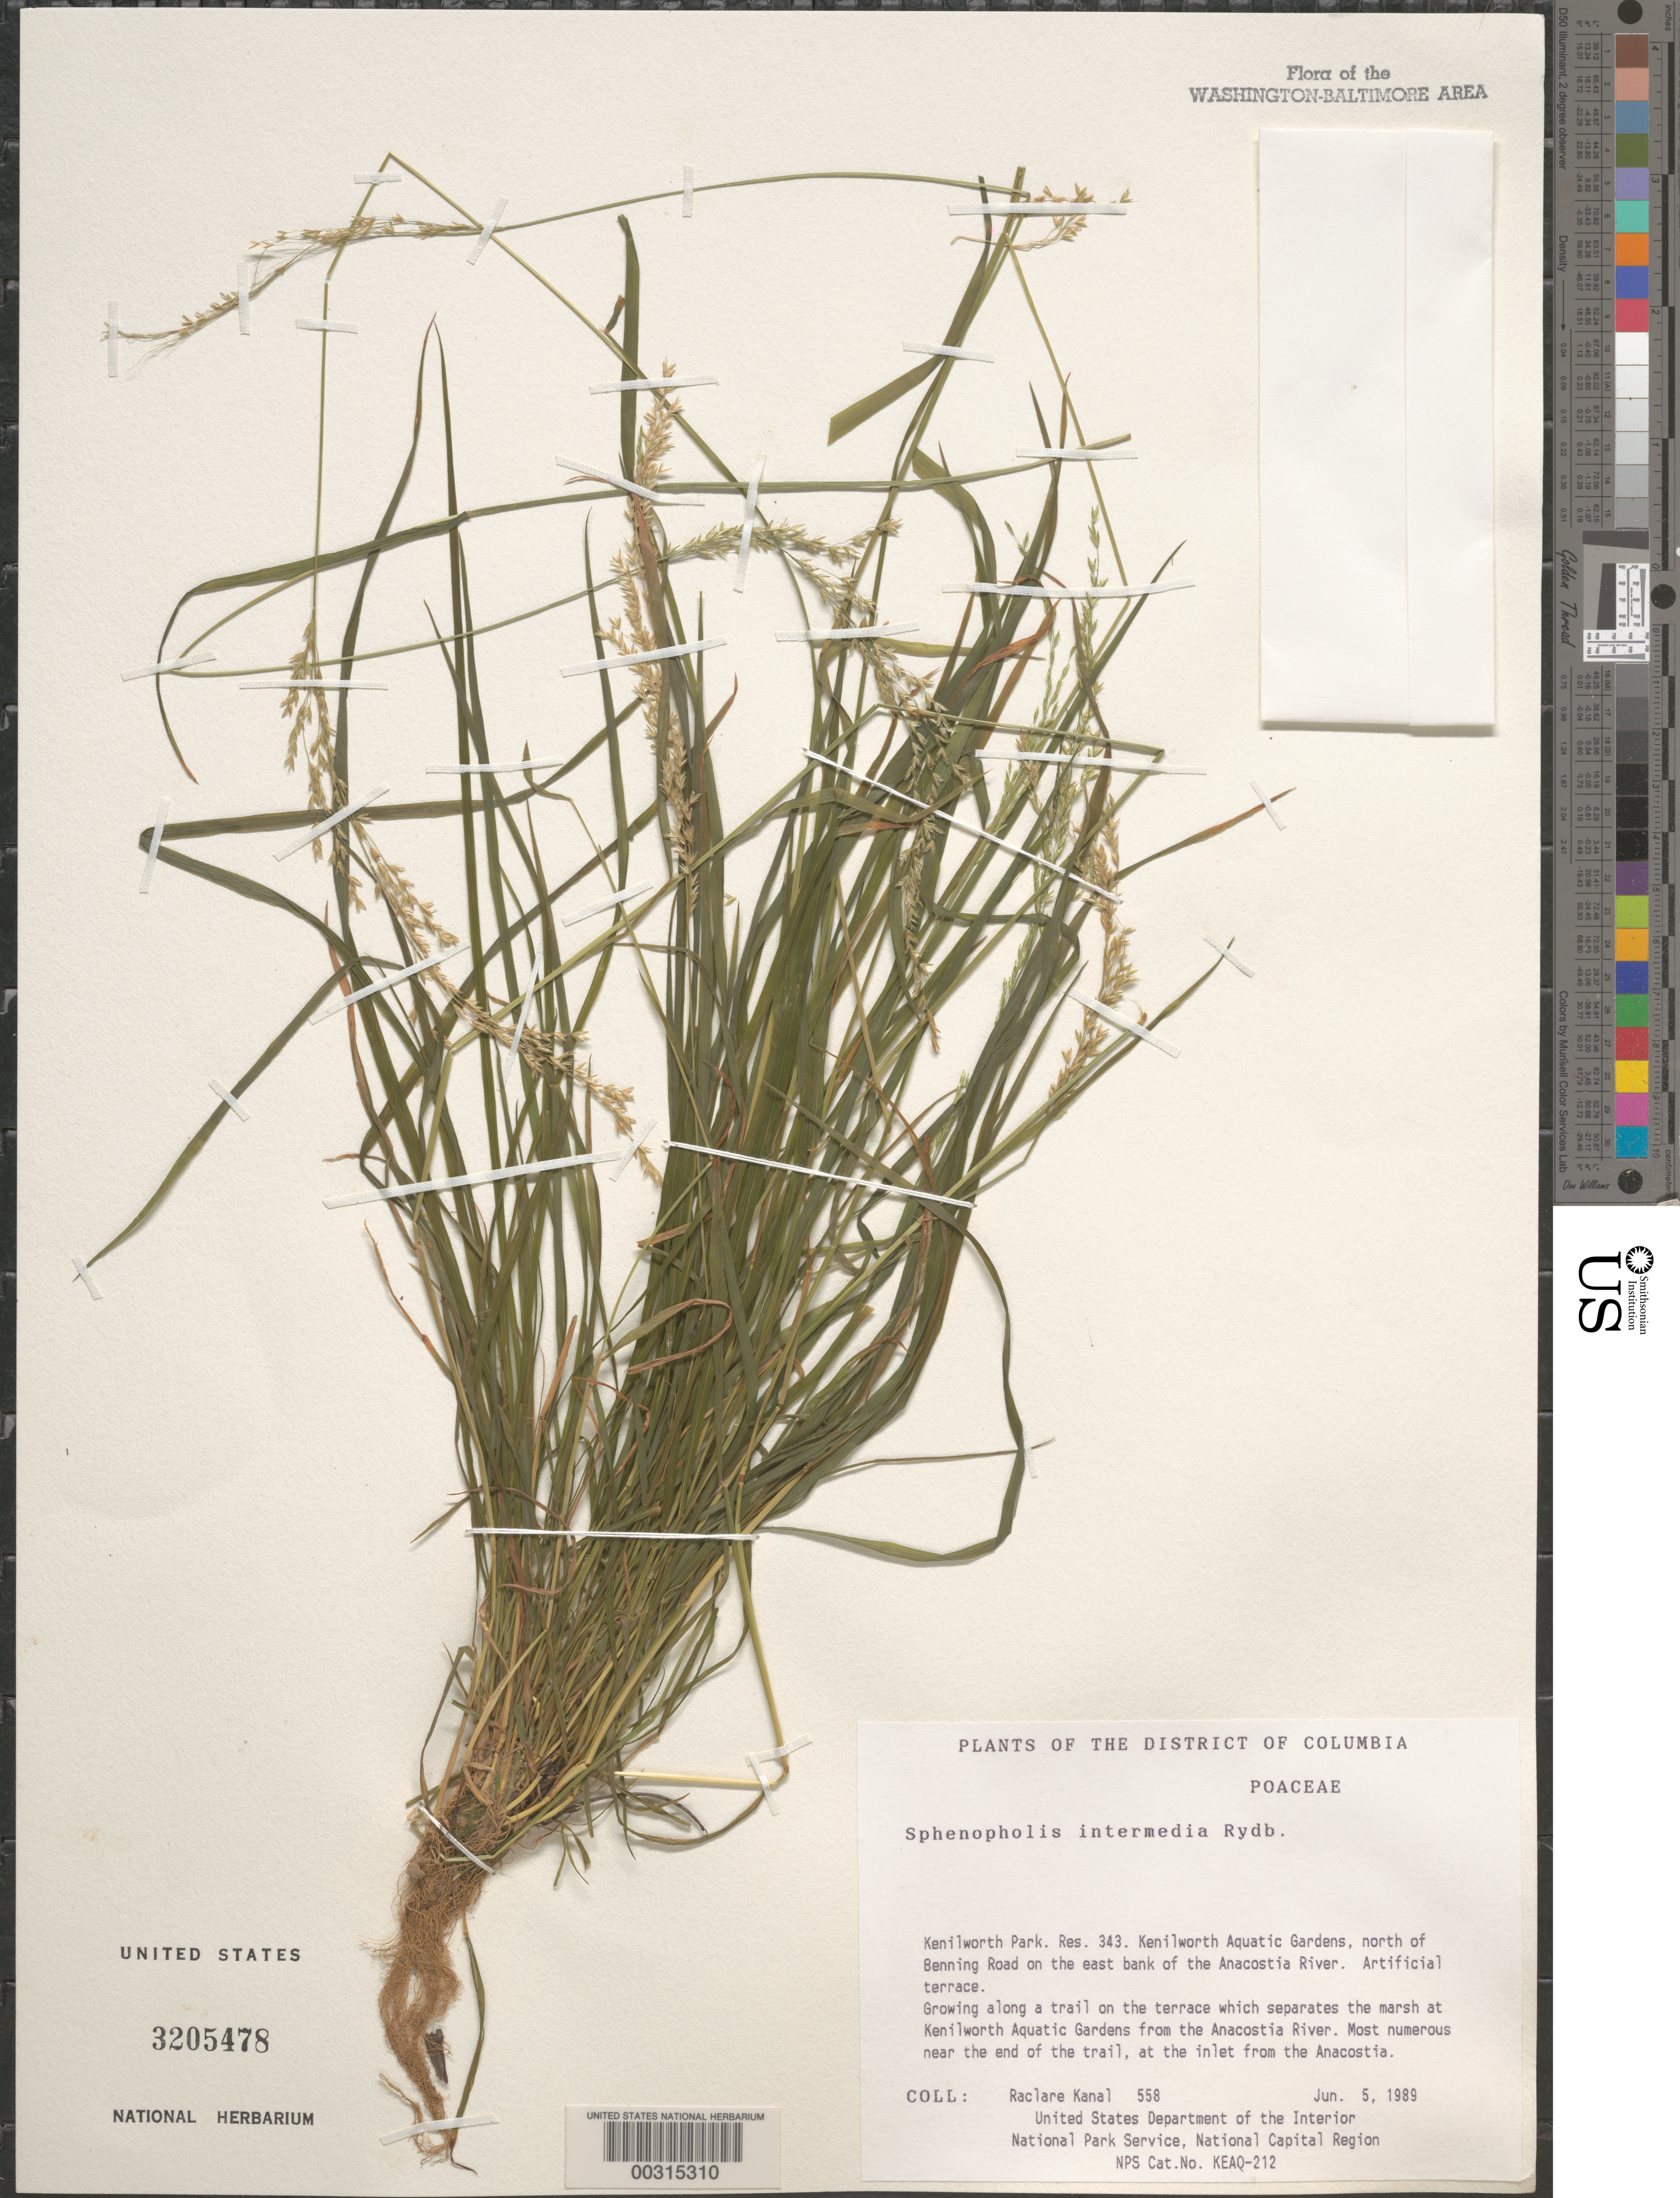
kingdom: Plantae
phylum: Tracheophyta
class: Liliopsida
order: Poales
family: Poaceae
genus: Sphenopholis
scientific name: Sphenopholis intermedia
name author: (Rydb.) Rydb.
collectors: R. Kanal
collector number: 558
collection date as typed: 05 Jun 1989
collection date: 1989-06-05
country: United States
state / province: District of Columbia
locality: Kenilworth Park, Res 343, Kenilworth Aquatic Gardens, N of Benning Road on E bank of Anacostia River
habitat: Along a trail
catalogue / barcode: US 3205478